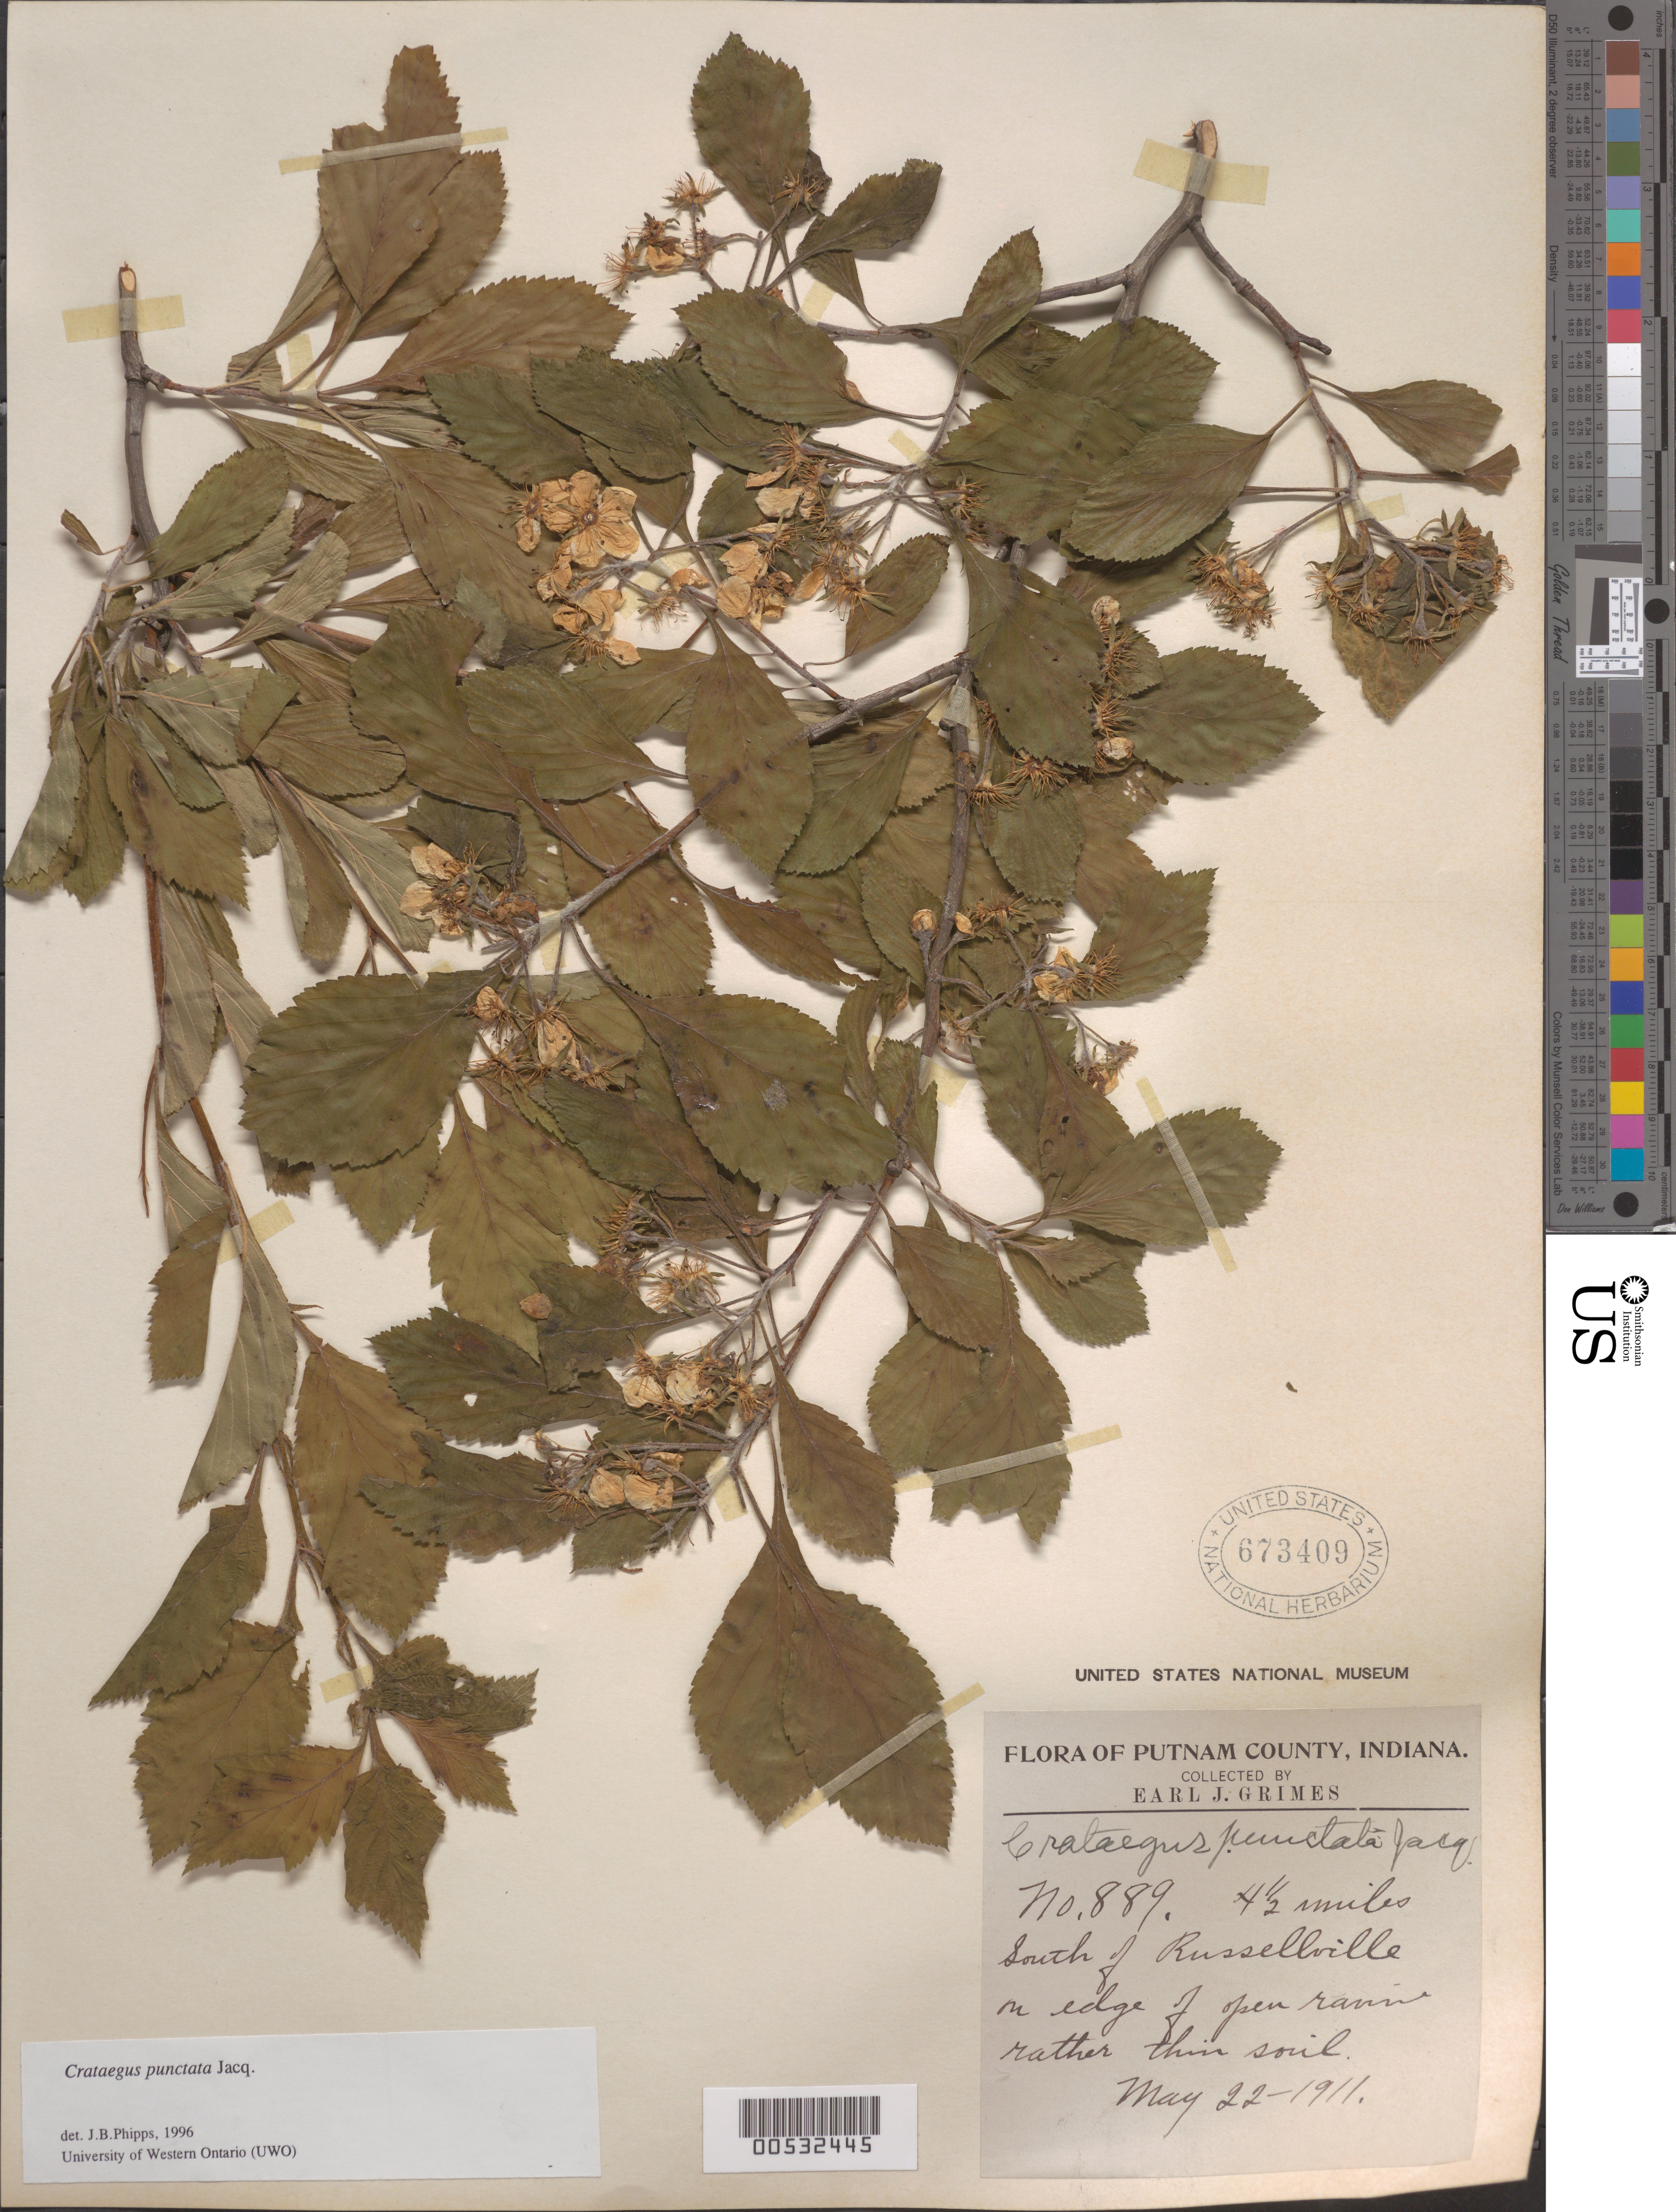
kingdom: Plantae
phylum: Tracheophyta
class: Magnoliopsida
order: Rosales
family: Rosaceae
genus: Crataegus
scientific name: Crataegus punctata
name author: Jacq.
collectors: E. J. Grimes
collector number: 889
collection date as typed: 22 May 1911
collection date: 1911-05-22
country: United States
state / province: Indiana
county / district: Putnam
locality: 4.5 miles S of Russellville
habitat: Edge of open ravine. Rather thin soil.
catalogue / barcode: US 673409